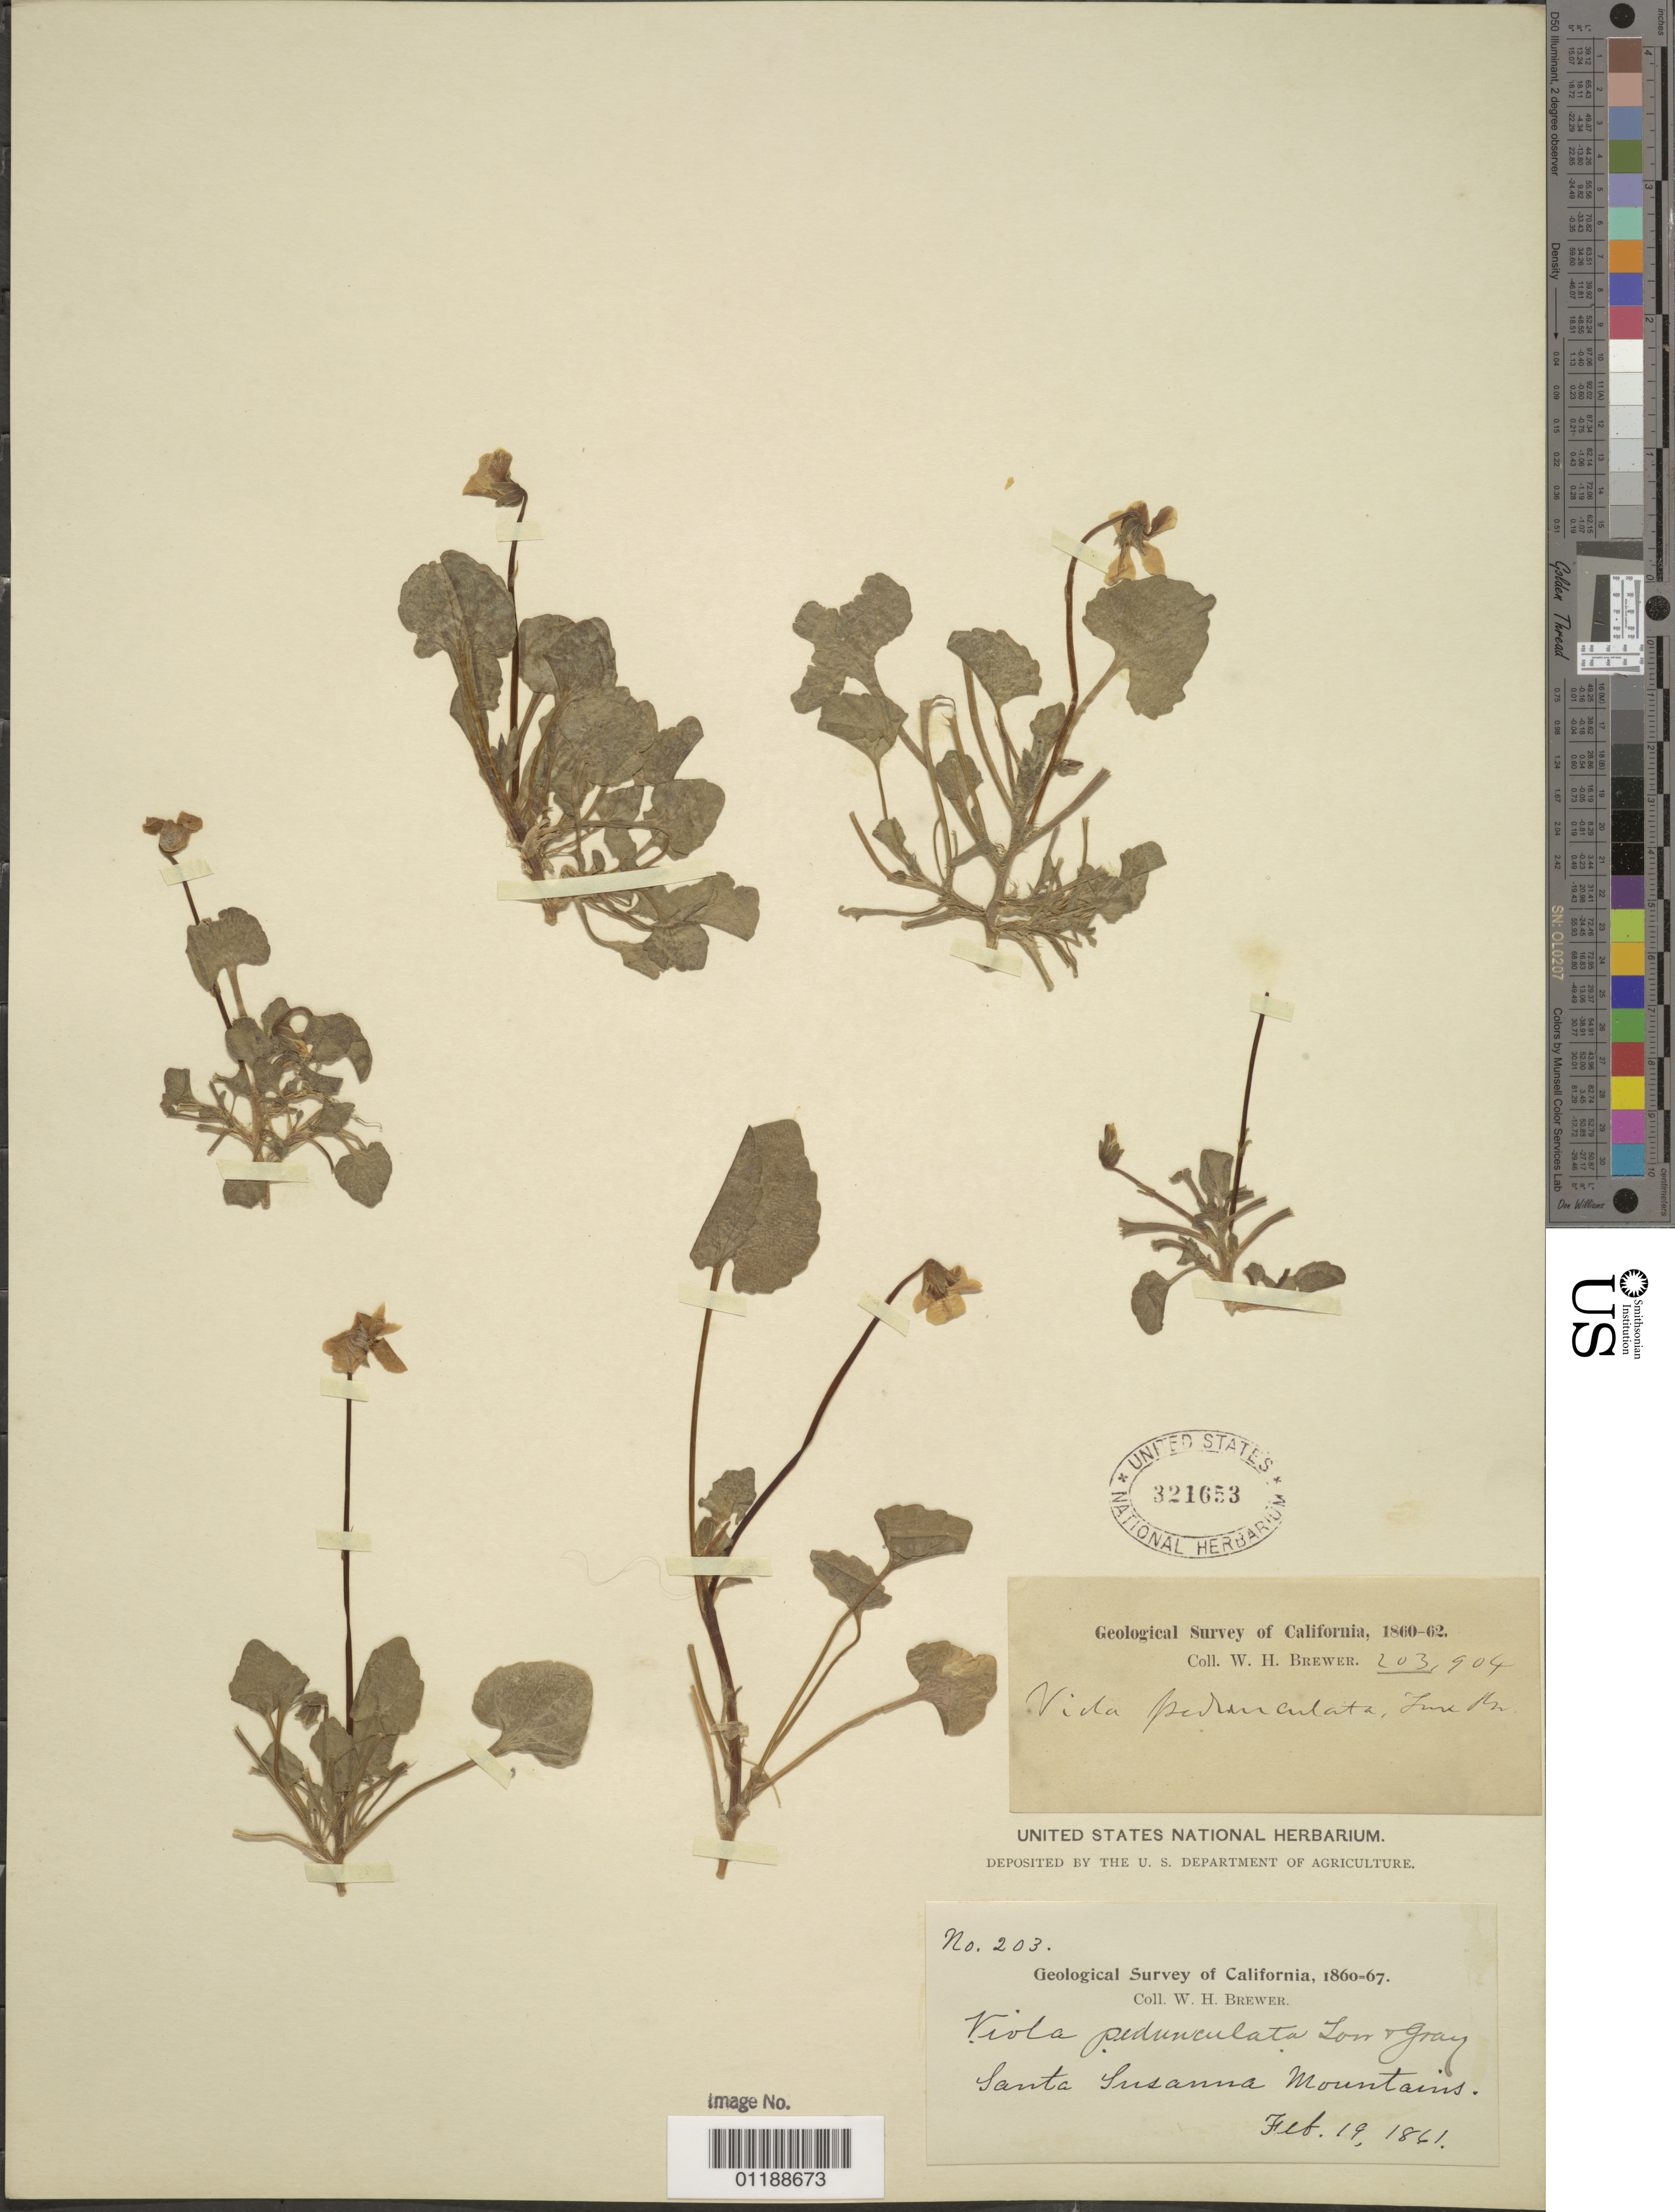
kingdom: Plantae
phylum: Tracheophyta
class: Magnoliopsida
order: Malpighiales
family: Violaceae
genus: Viola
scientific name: Viola pedunculata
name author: Torr. & A. Gray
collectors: W. H. Brewer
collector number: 203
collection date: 1861-02-19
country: United States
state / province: California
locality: Santa Susana Mountains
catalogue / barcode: US 321653